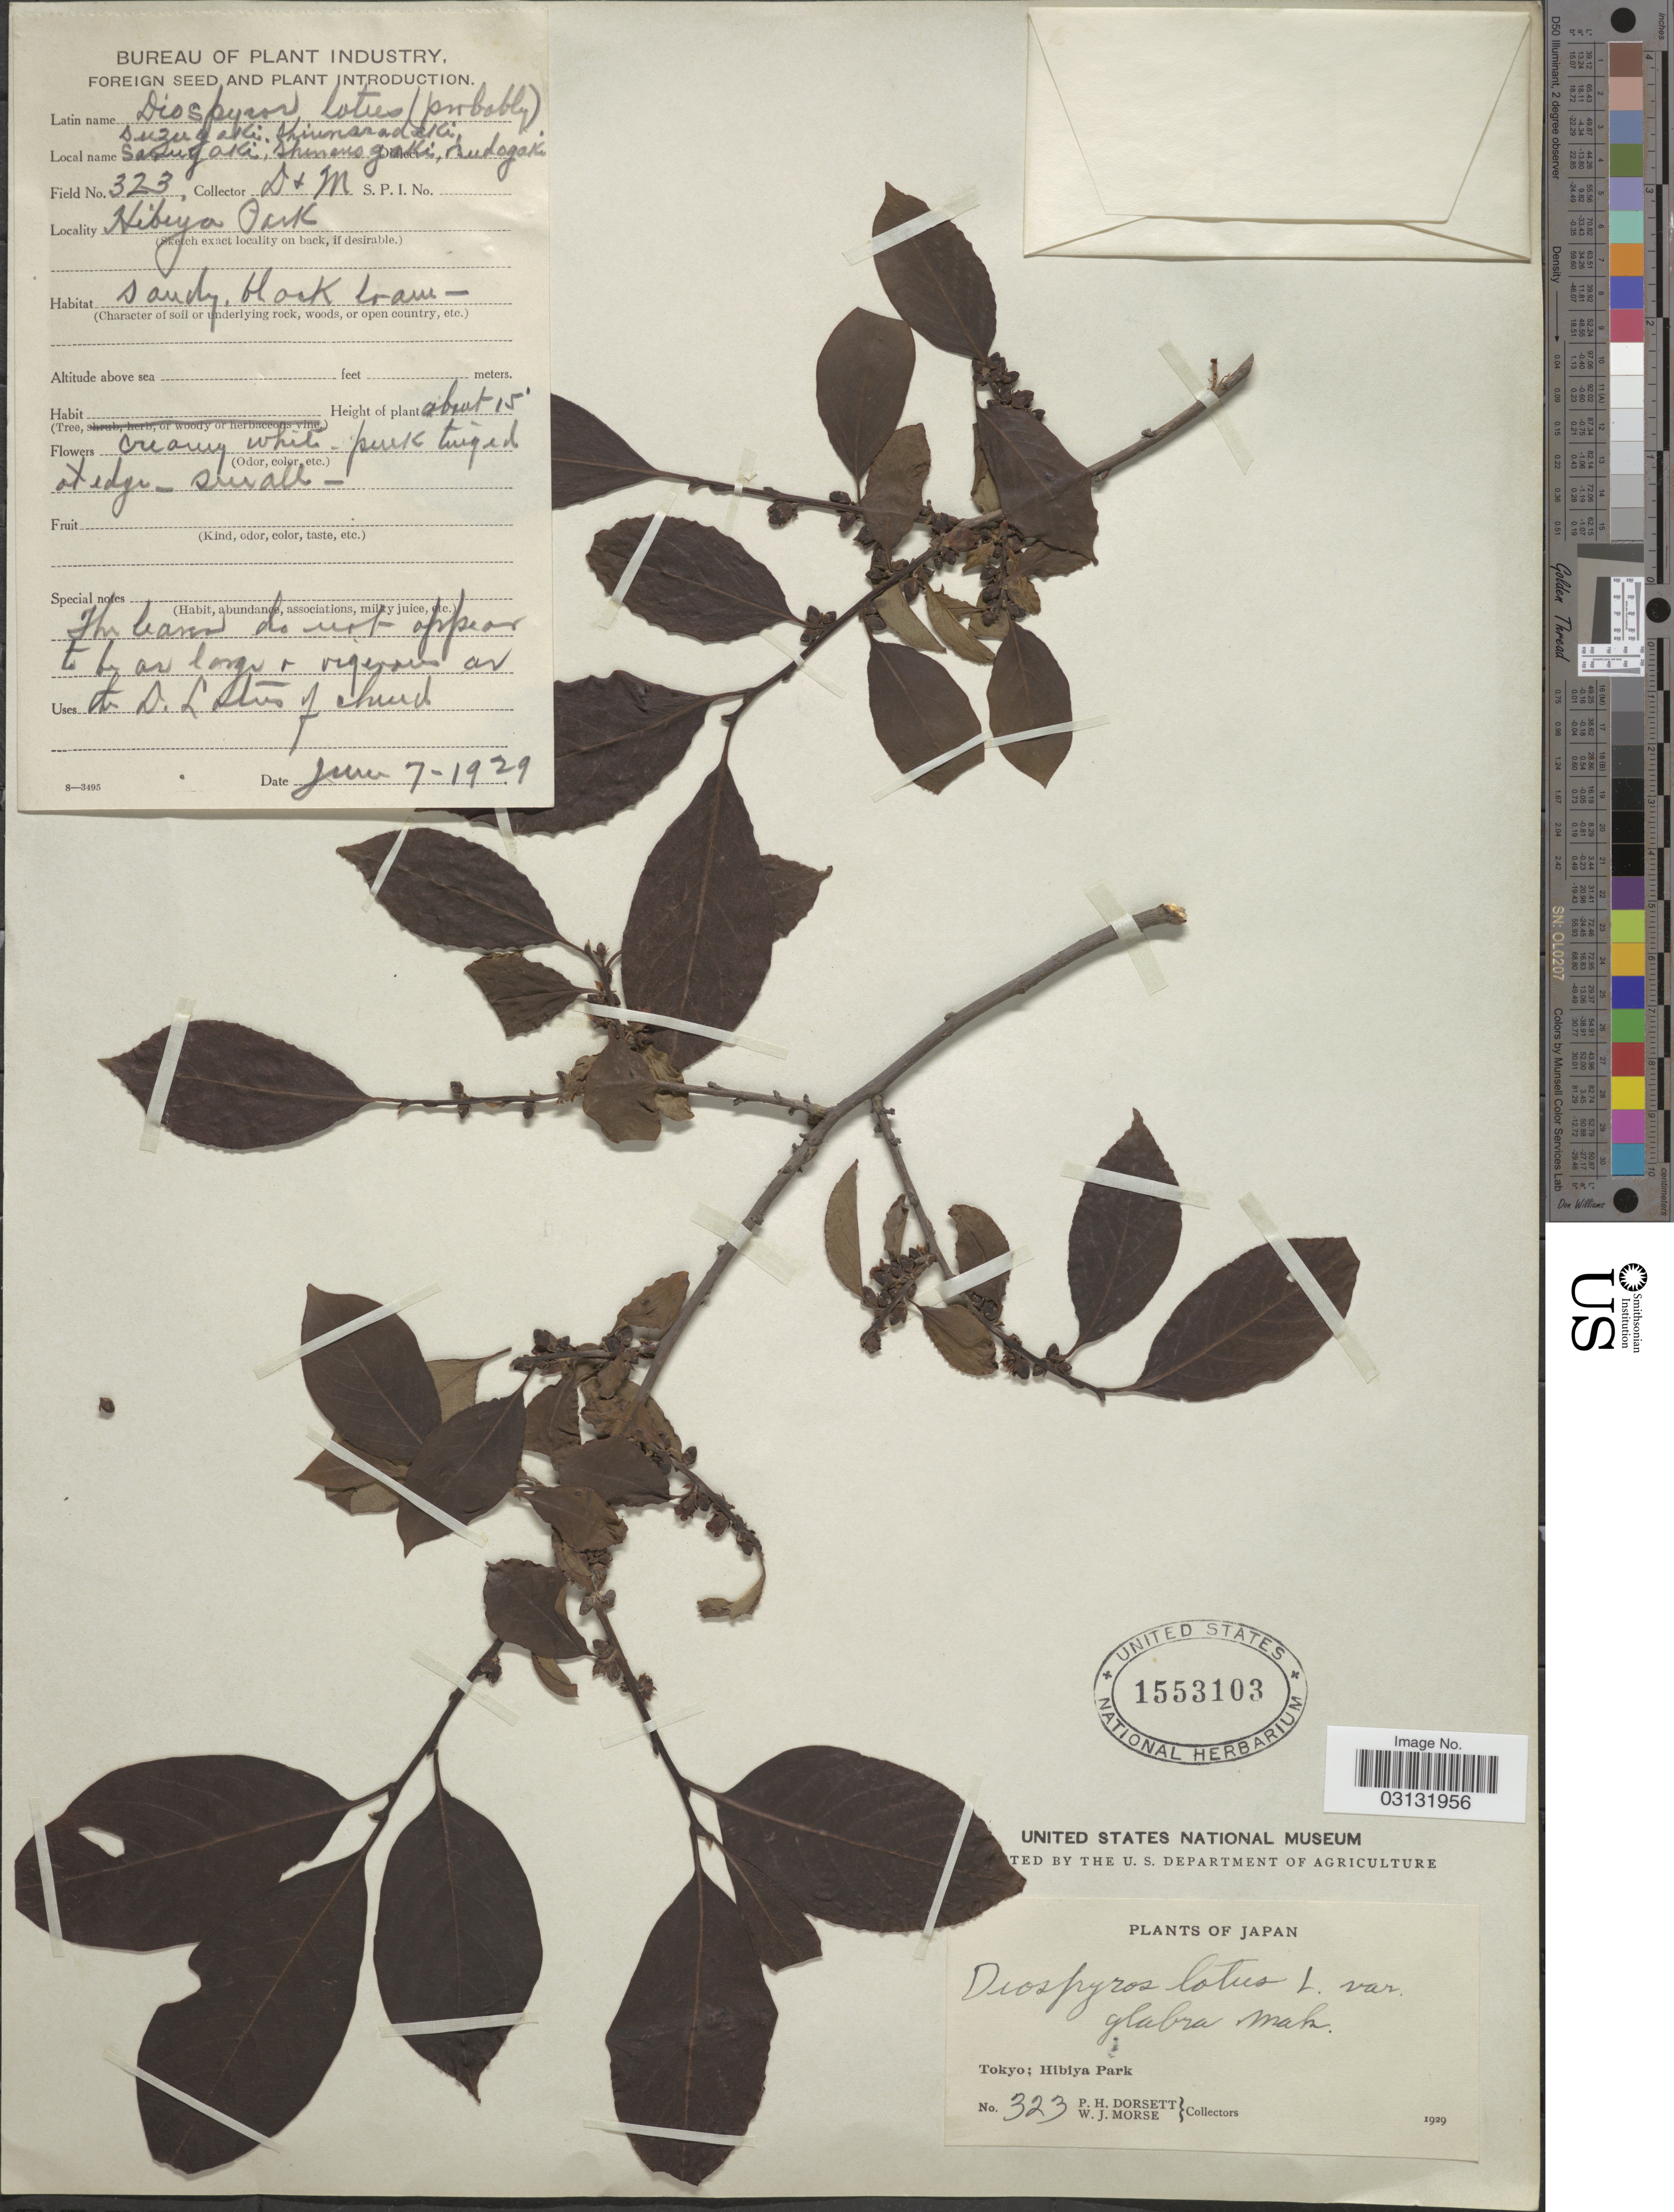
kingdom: Plantae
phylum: Tracheophyta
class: Magnoliopsida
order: Ericales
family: Ebenaceae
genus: Diospyros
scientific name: Diospyros lotus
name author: L.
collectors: P. H. Dorsett & W. J. Morse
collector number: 323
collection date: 1929-06-07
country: Japan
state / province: Tokyo, Federal City of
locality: Tokyo; Hibiya Park.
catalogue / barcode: US 1553103